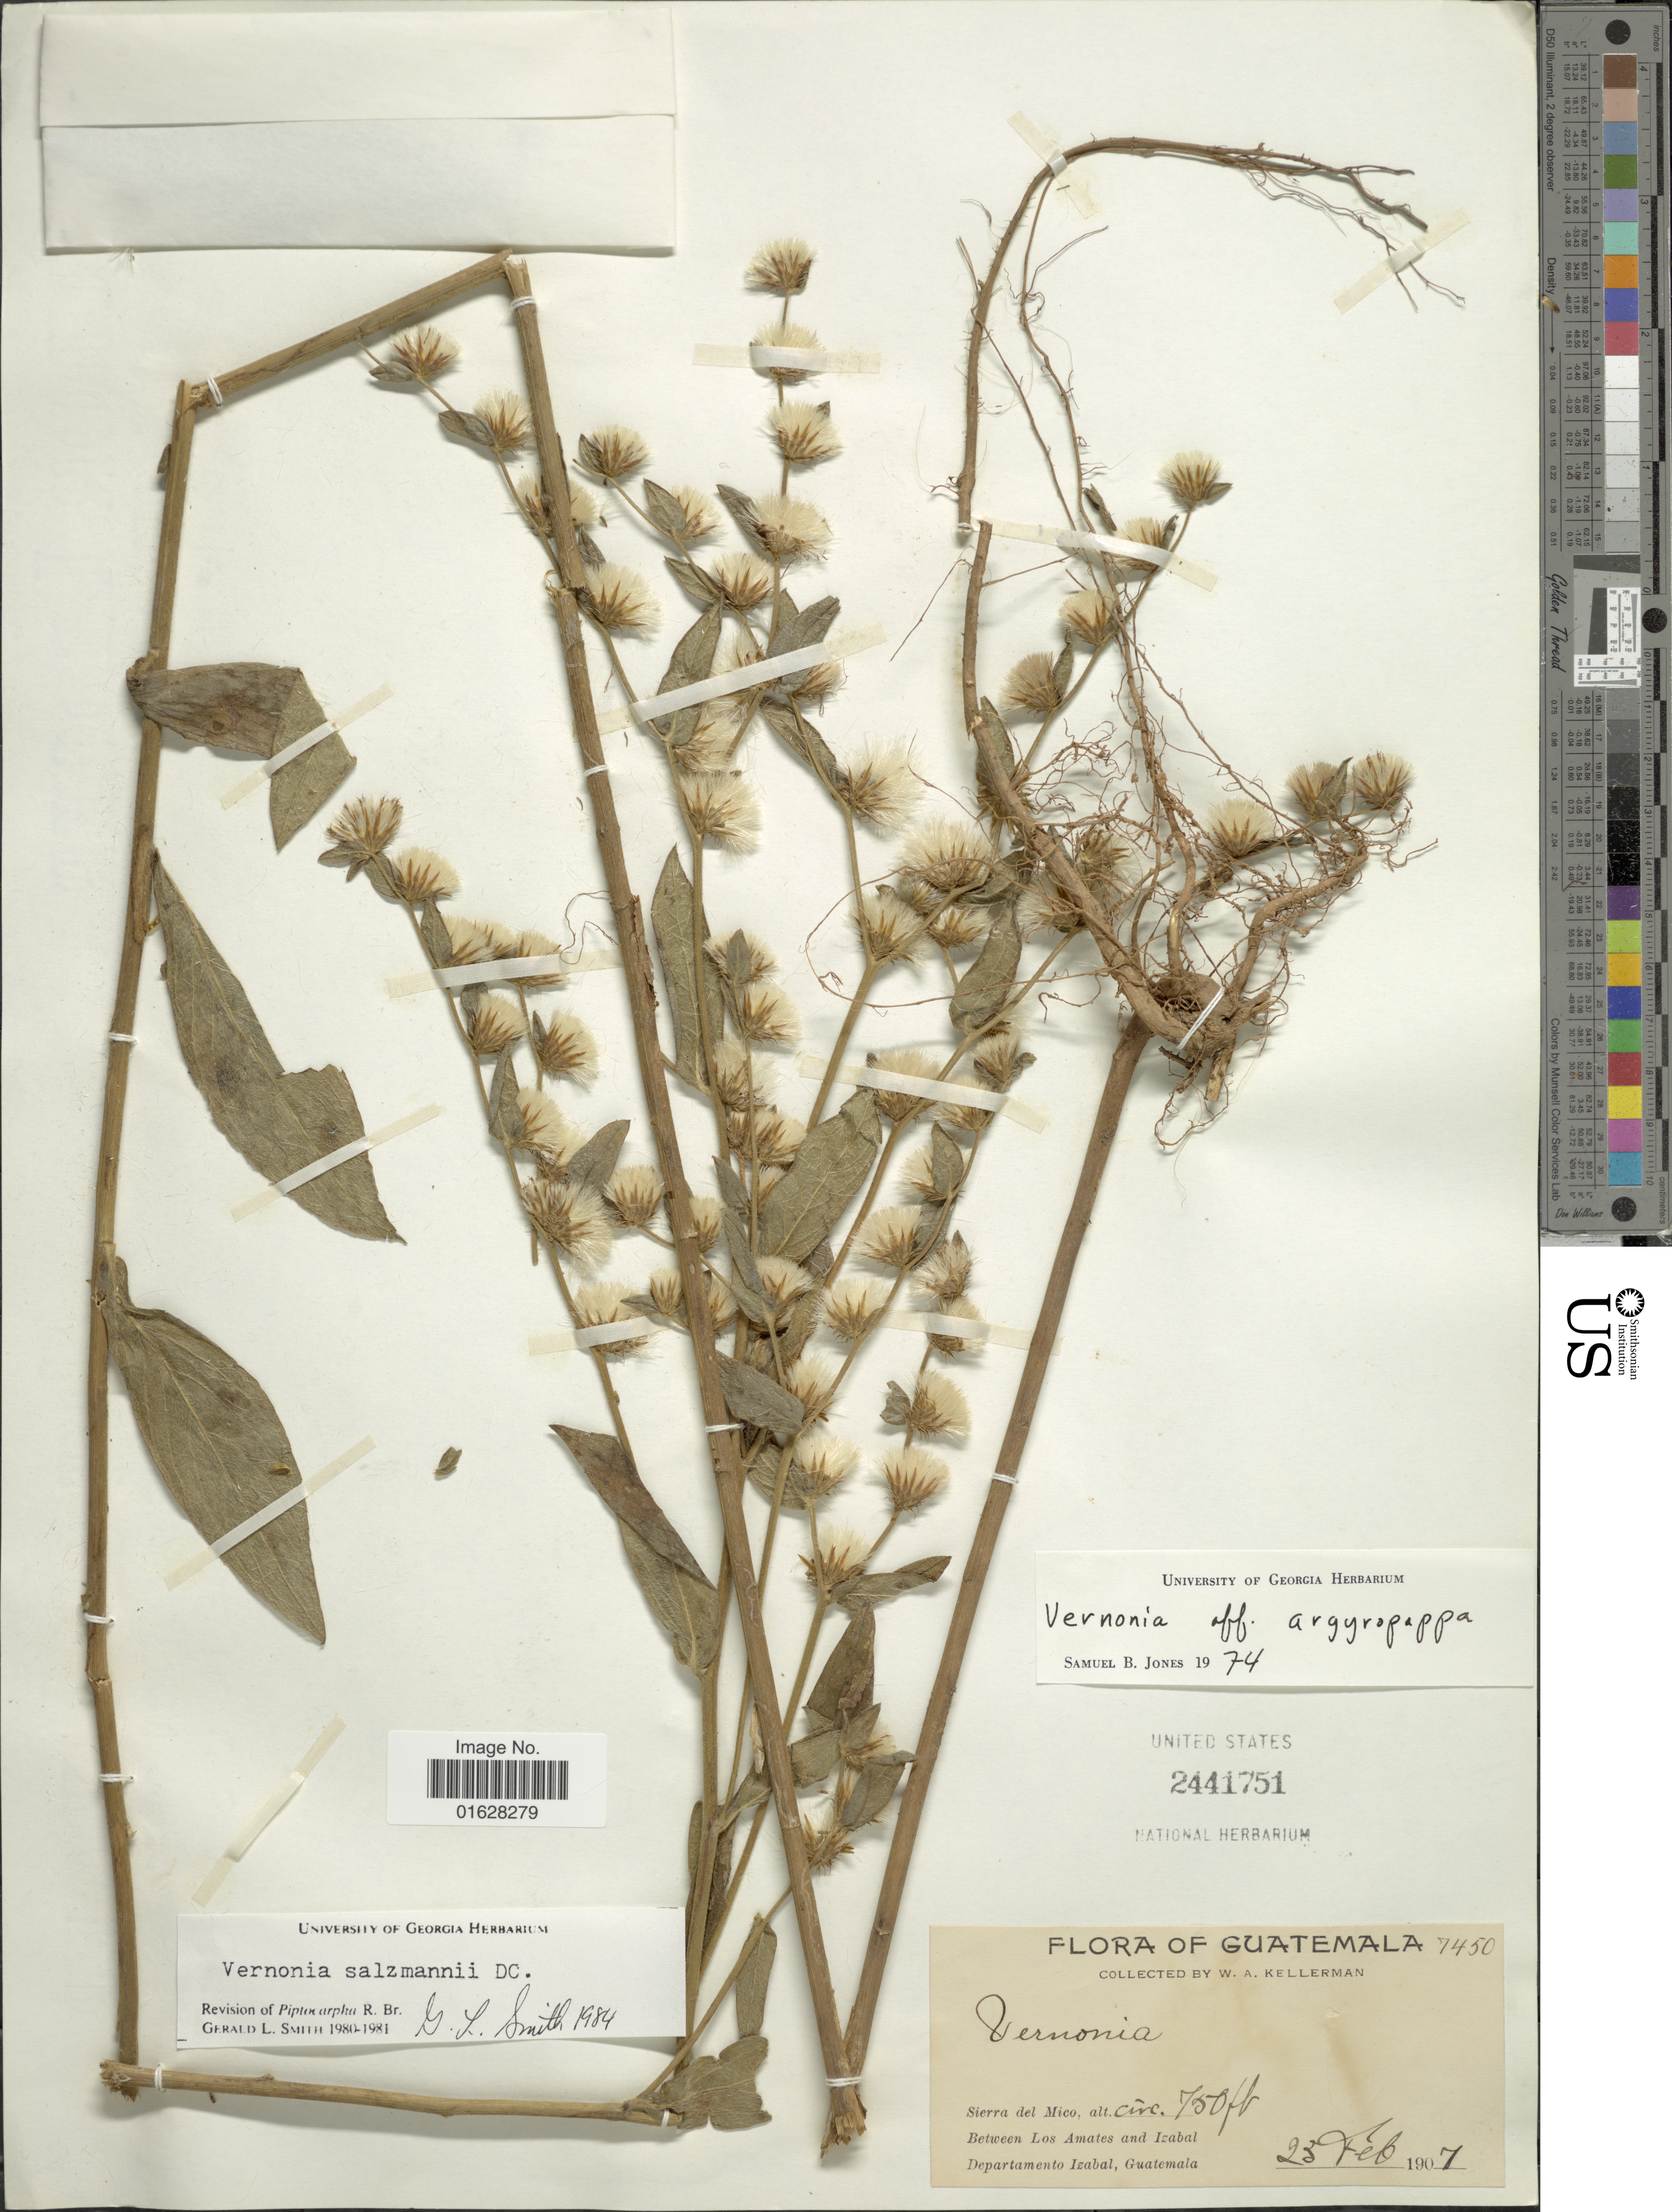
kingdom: Plantae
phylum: Tracheophyta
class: Magnoliopsida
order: Asterales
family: Asteraceae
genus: Lepidaploa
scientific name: Lepidaploa salzmannii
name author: (DC.) H. Rob.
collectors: W. Kellerman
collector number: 7450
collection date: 1907-02-23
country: Guatemala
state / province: Izabal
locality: Sierra del Mico, Between Los Amates and Izabal, Departamento Izabal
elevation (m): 229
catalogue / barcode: US 2441751